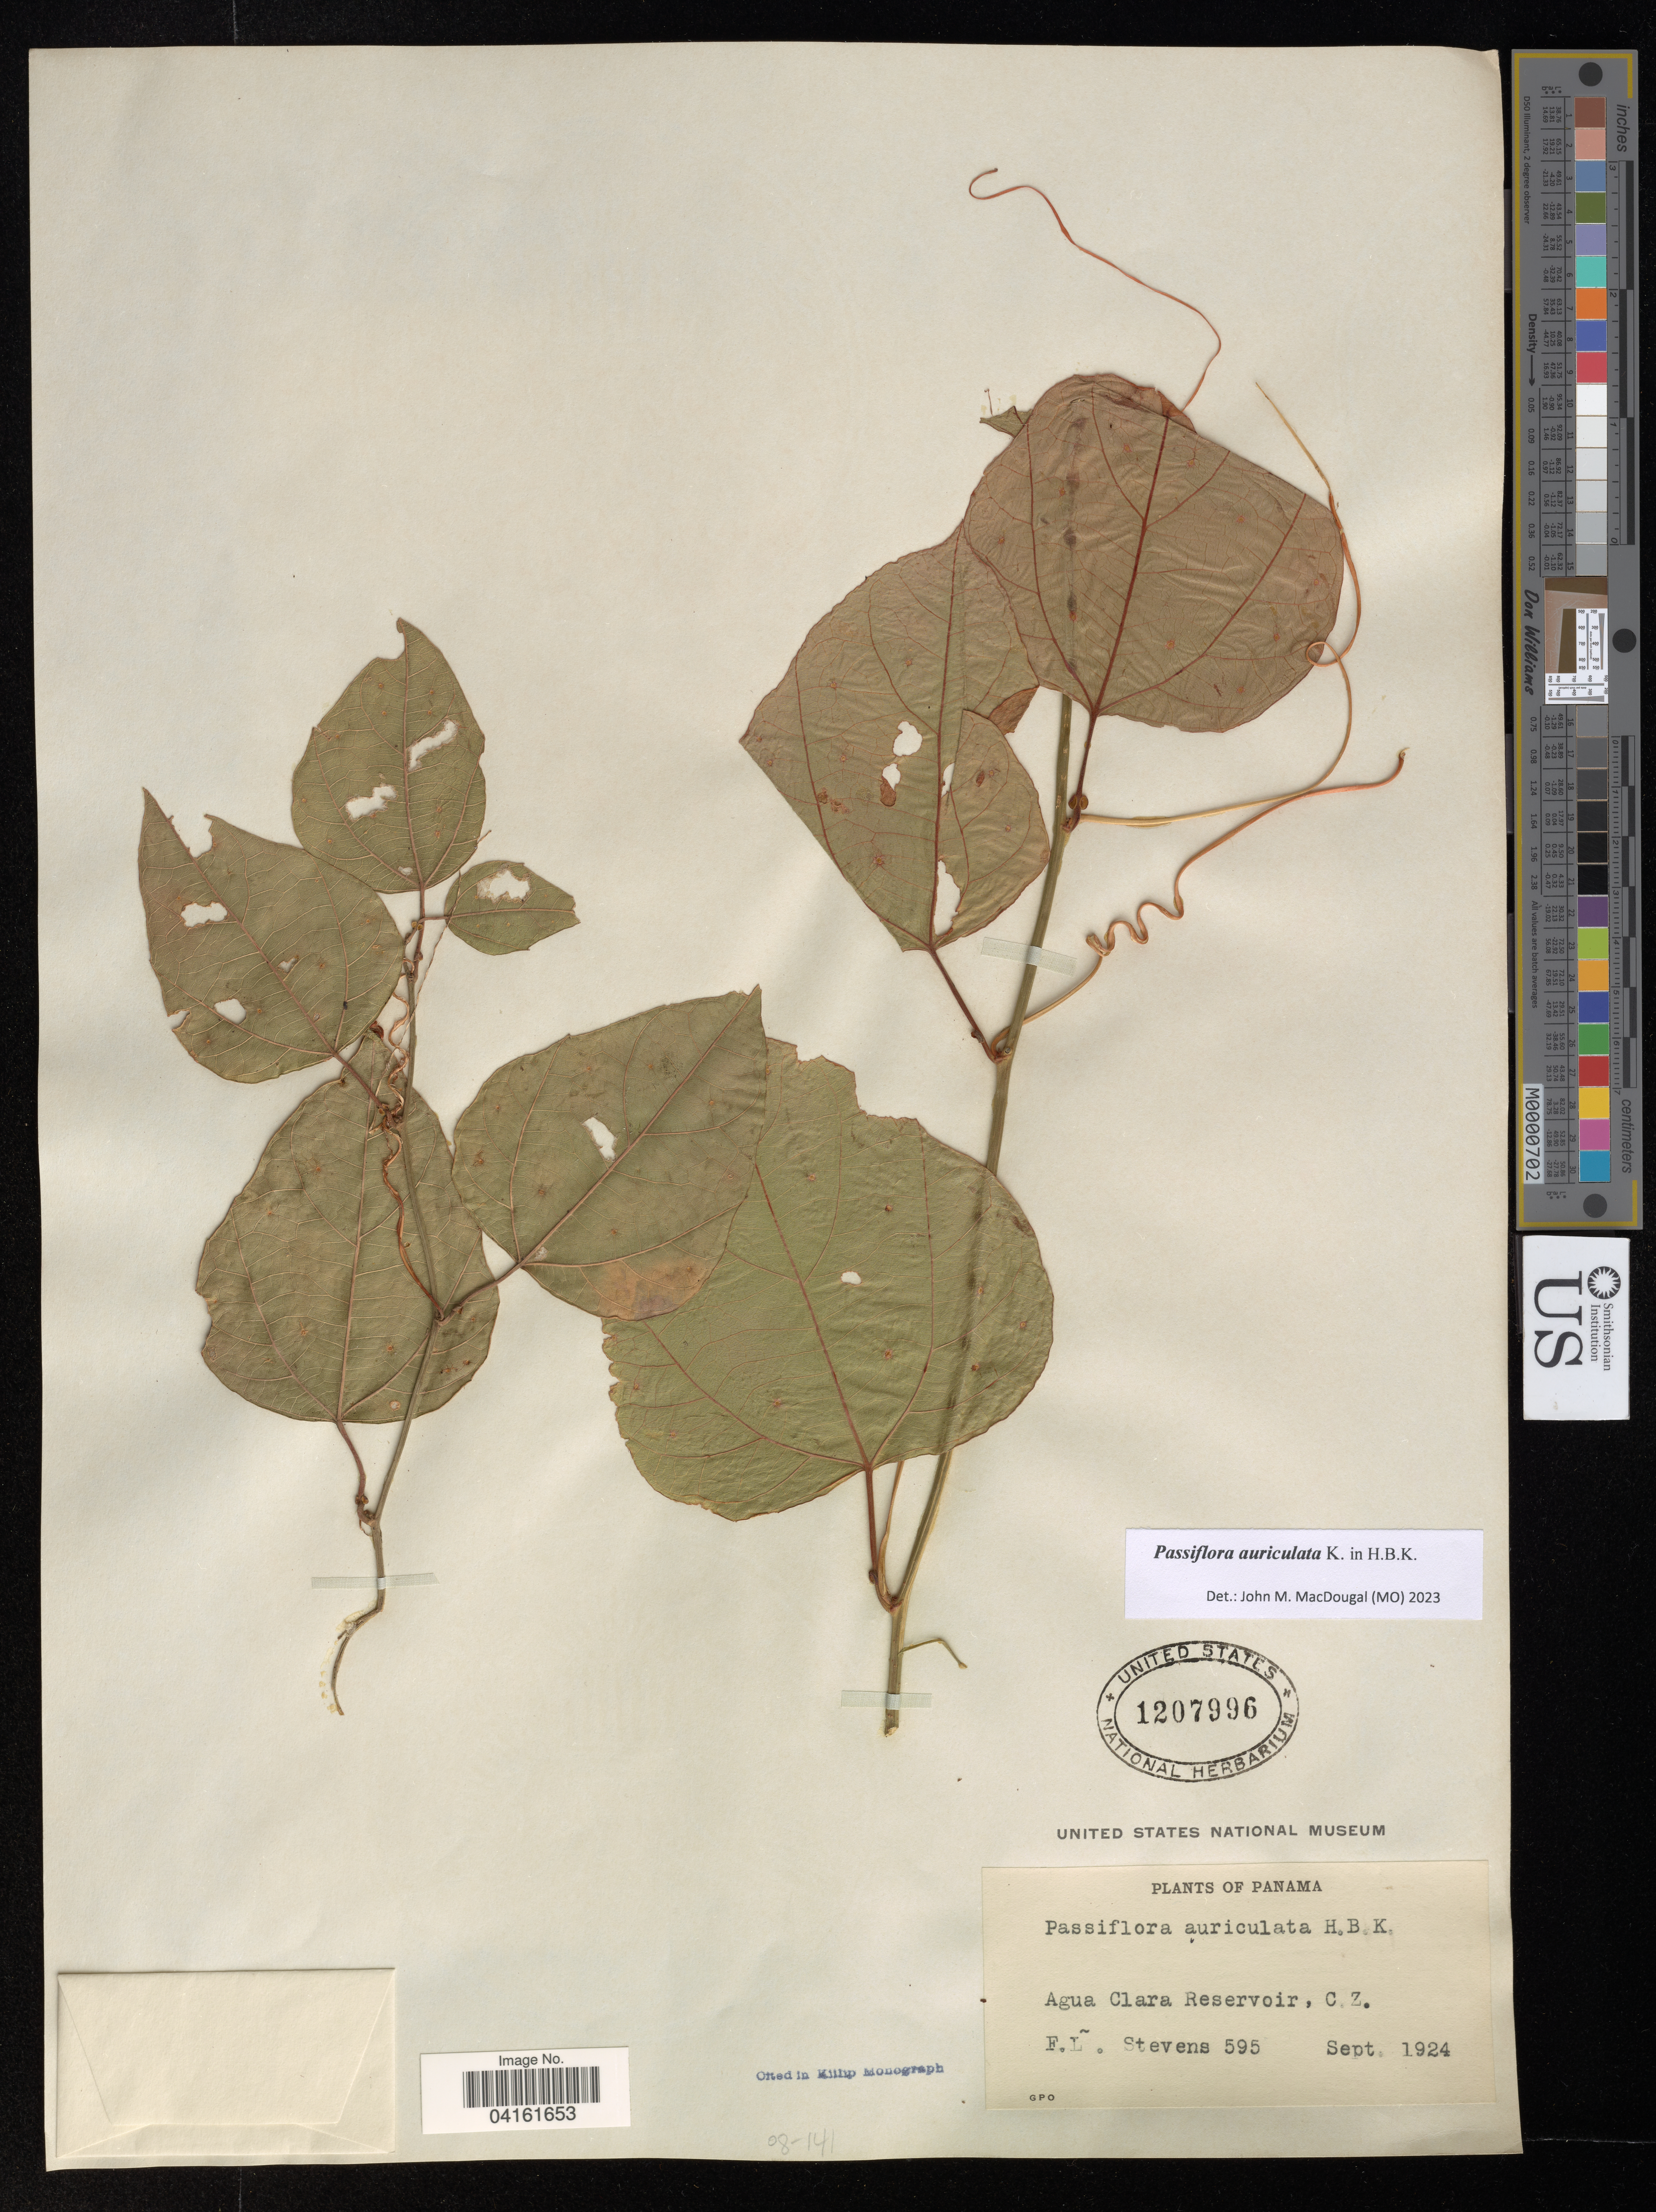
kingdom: Plantae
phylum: Tracheophyta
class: Magnoliopsida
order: Malpighiales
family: Passifloraceae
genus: Passiflora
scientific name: Passiflora auriculata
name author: Kunth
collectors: F. Stevens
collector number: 595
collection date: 1924-09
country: Panama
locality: Agua Clara Reservoir, C. Z.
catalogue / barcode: US 1207996